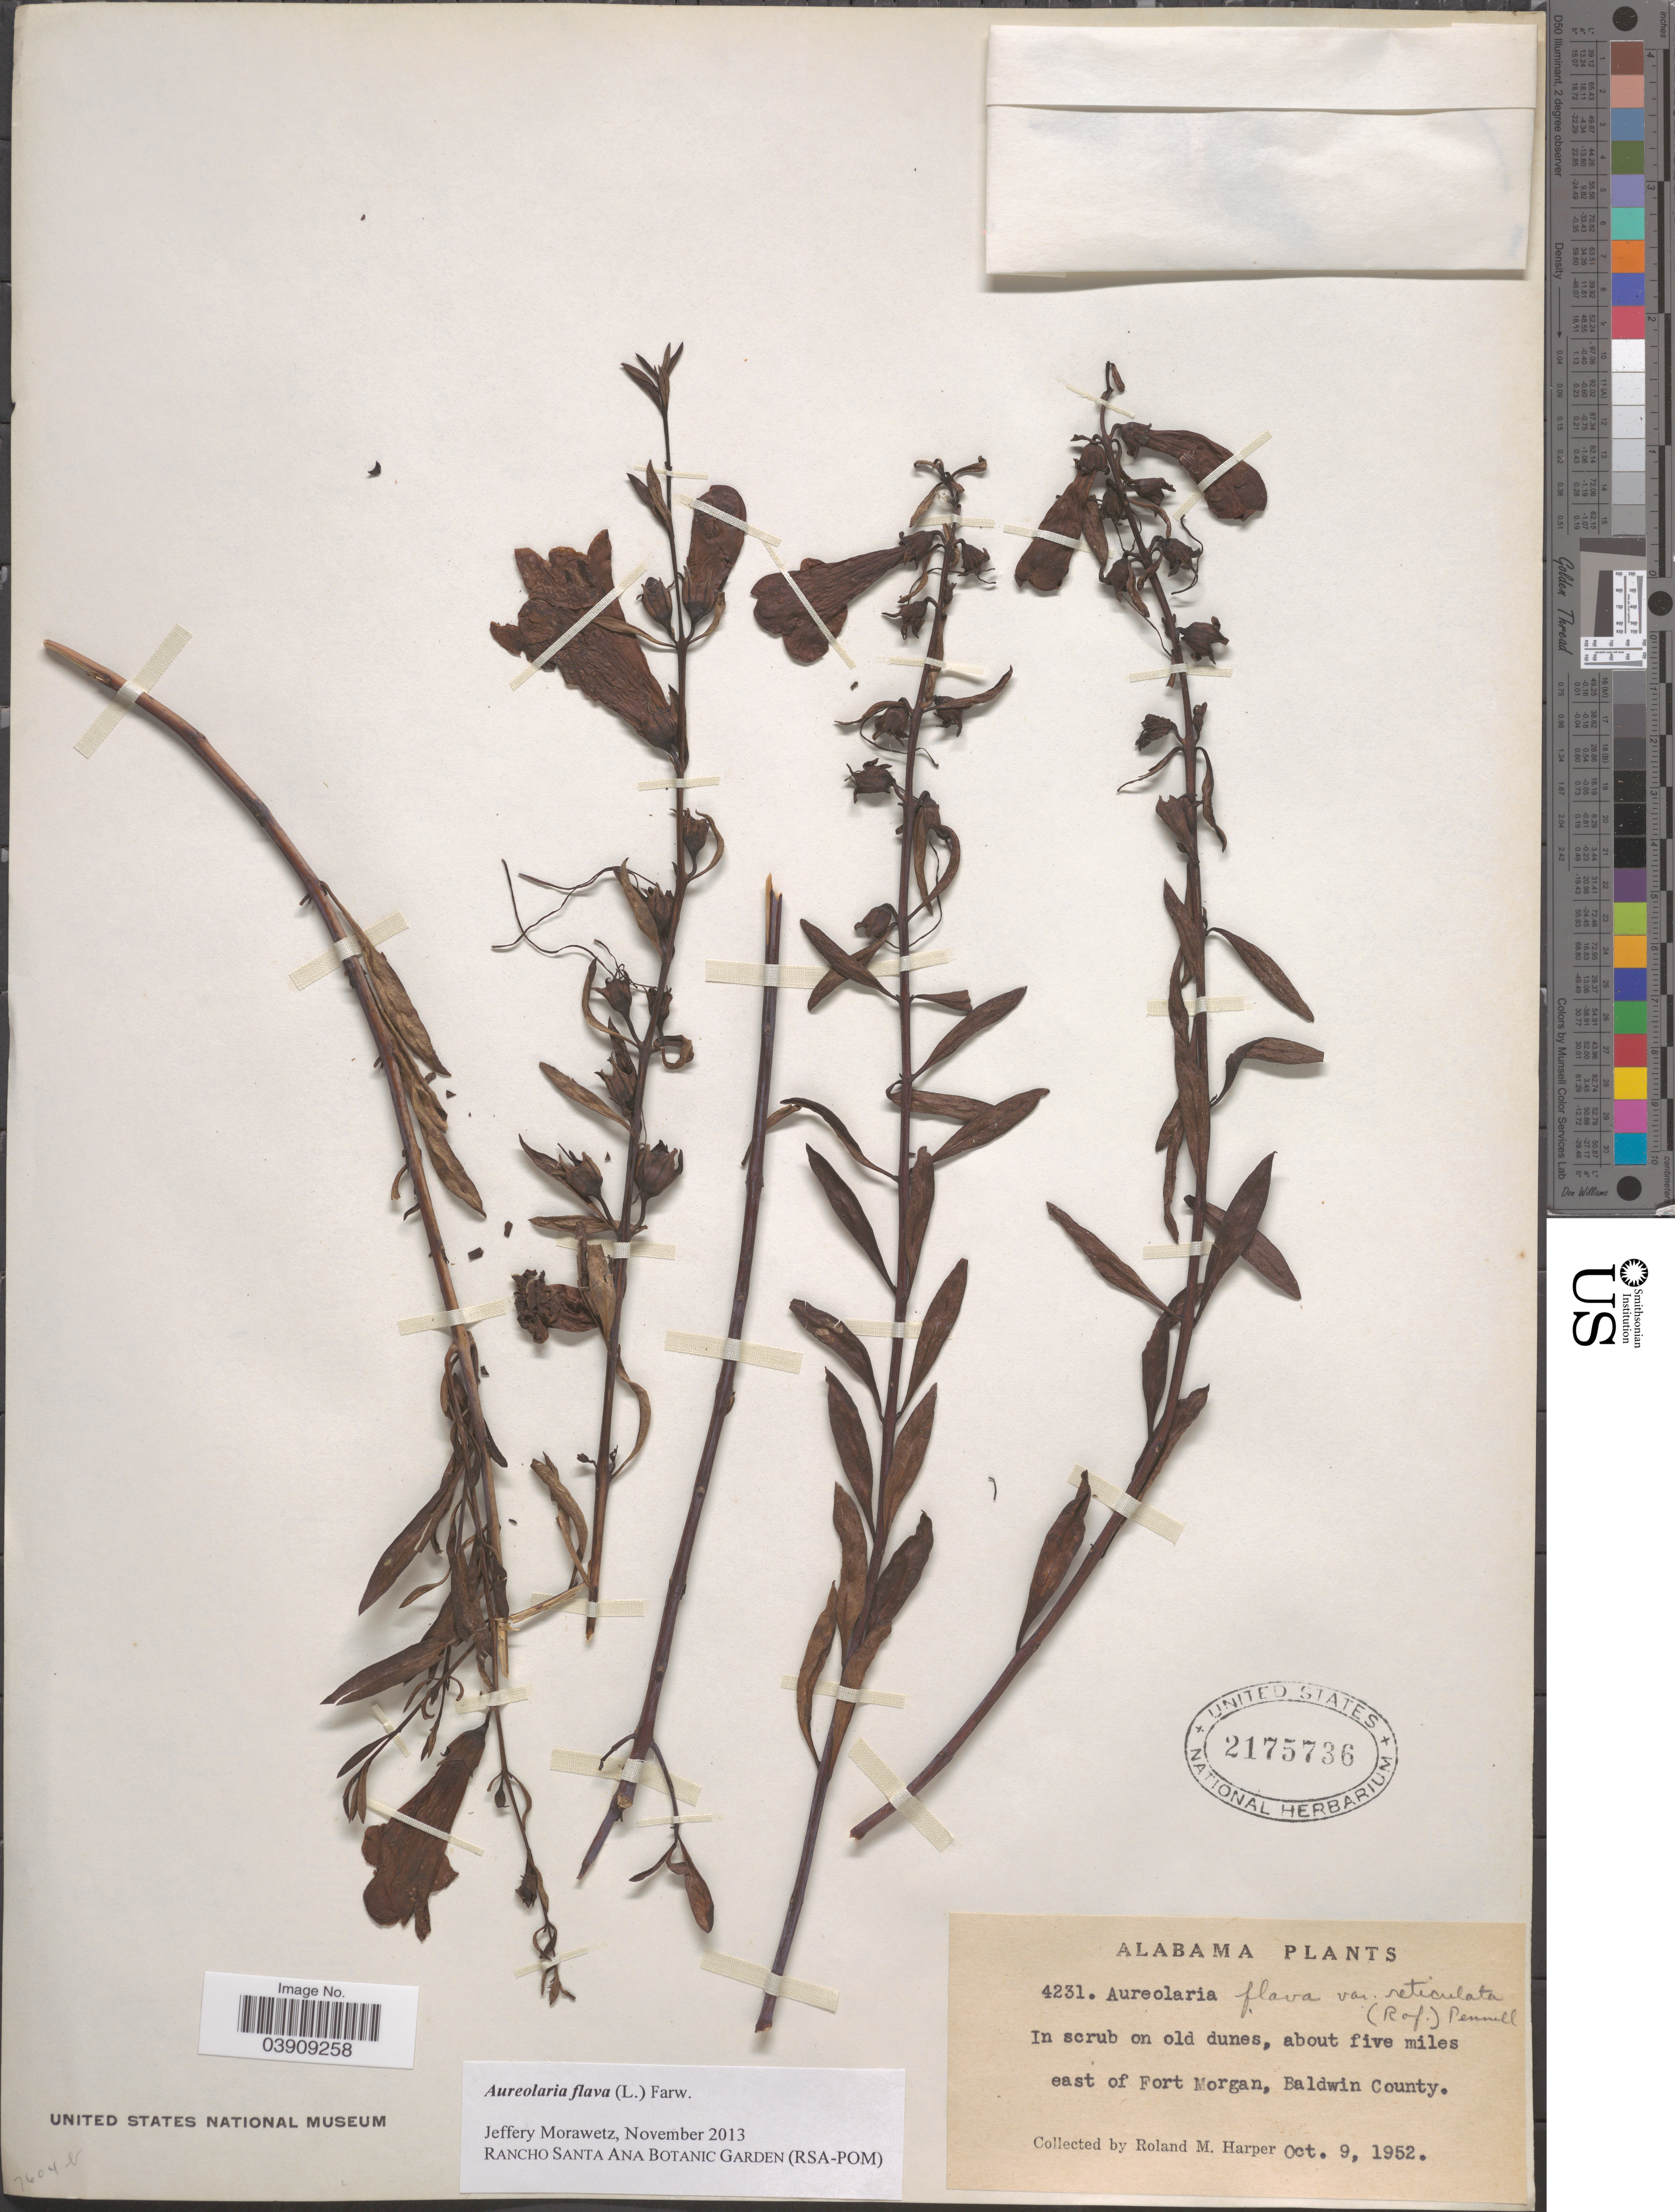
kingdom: Plantae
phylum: Tracheophyta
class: Magnoliopsida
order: Lamiales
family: Orobanchaceae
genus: Aureolaria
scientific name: Aureolaria flava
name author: (L.) Farw.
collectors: R. M. Harper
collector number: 4231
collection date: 1952-10-09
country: United States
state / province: Alabama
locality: About five miles east of Fort Morgan, Baldwin County.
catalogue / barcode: US 2175736